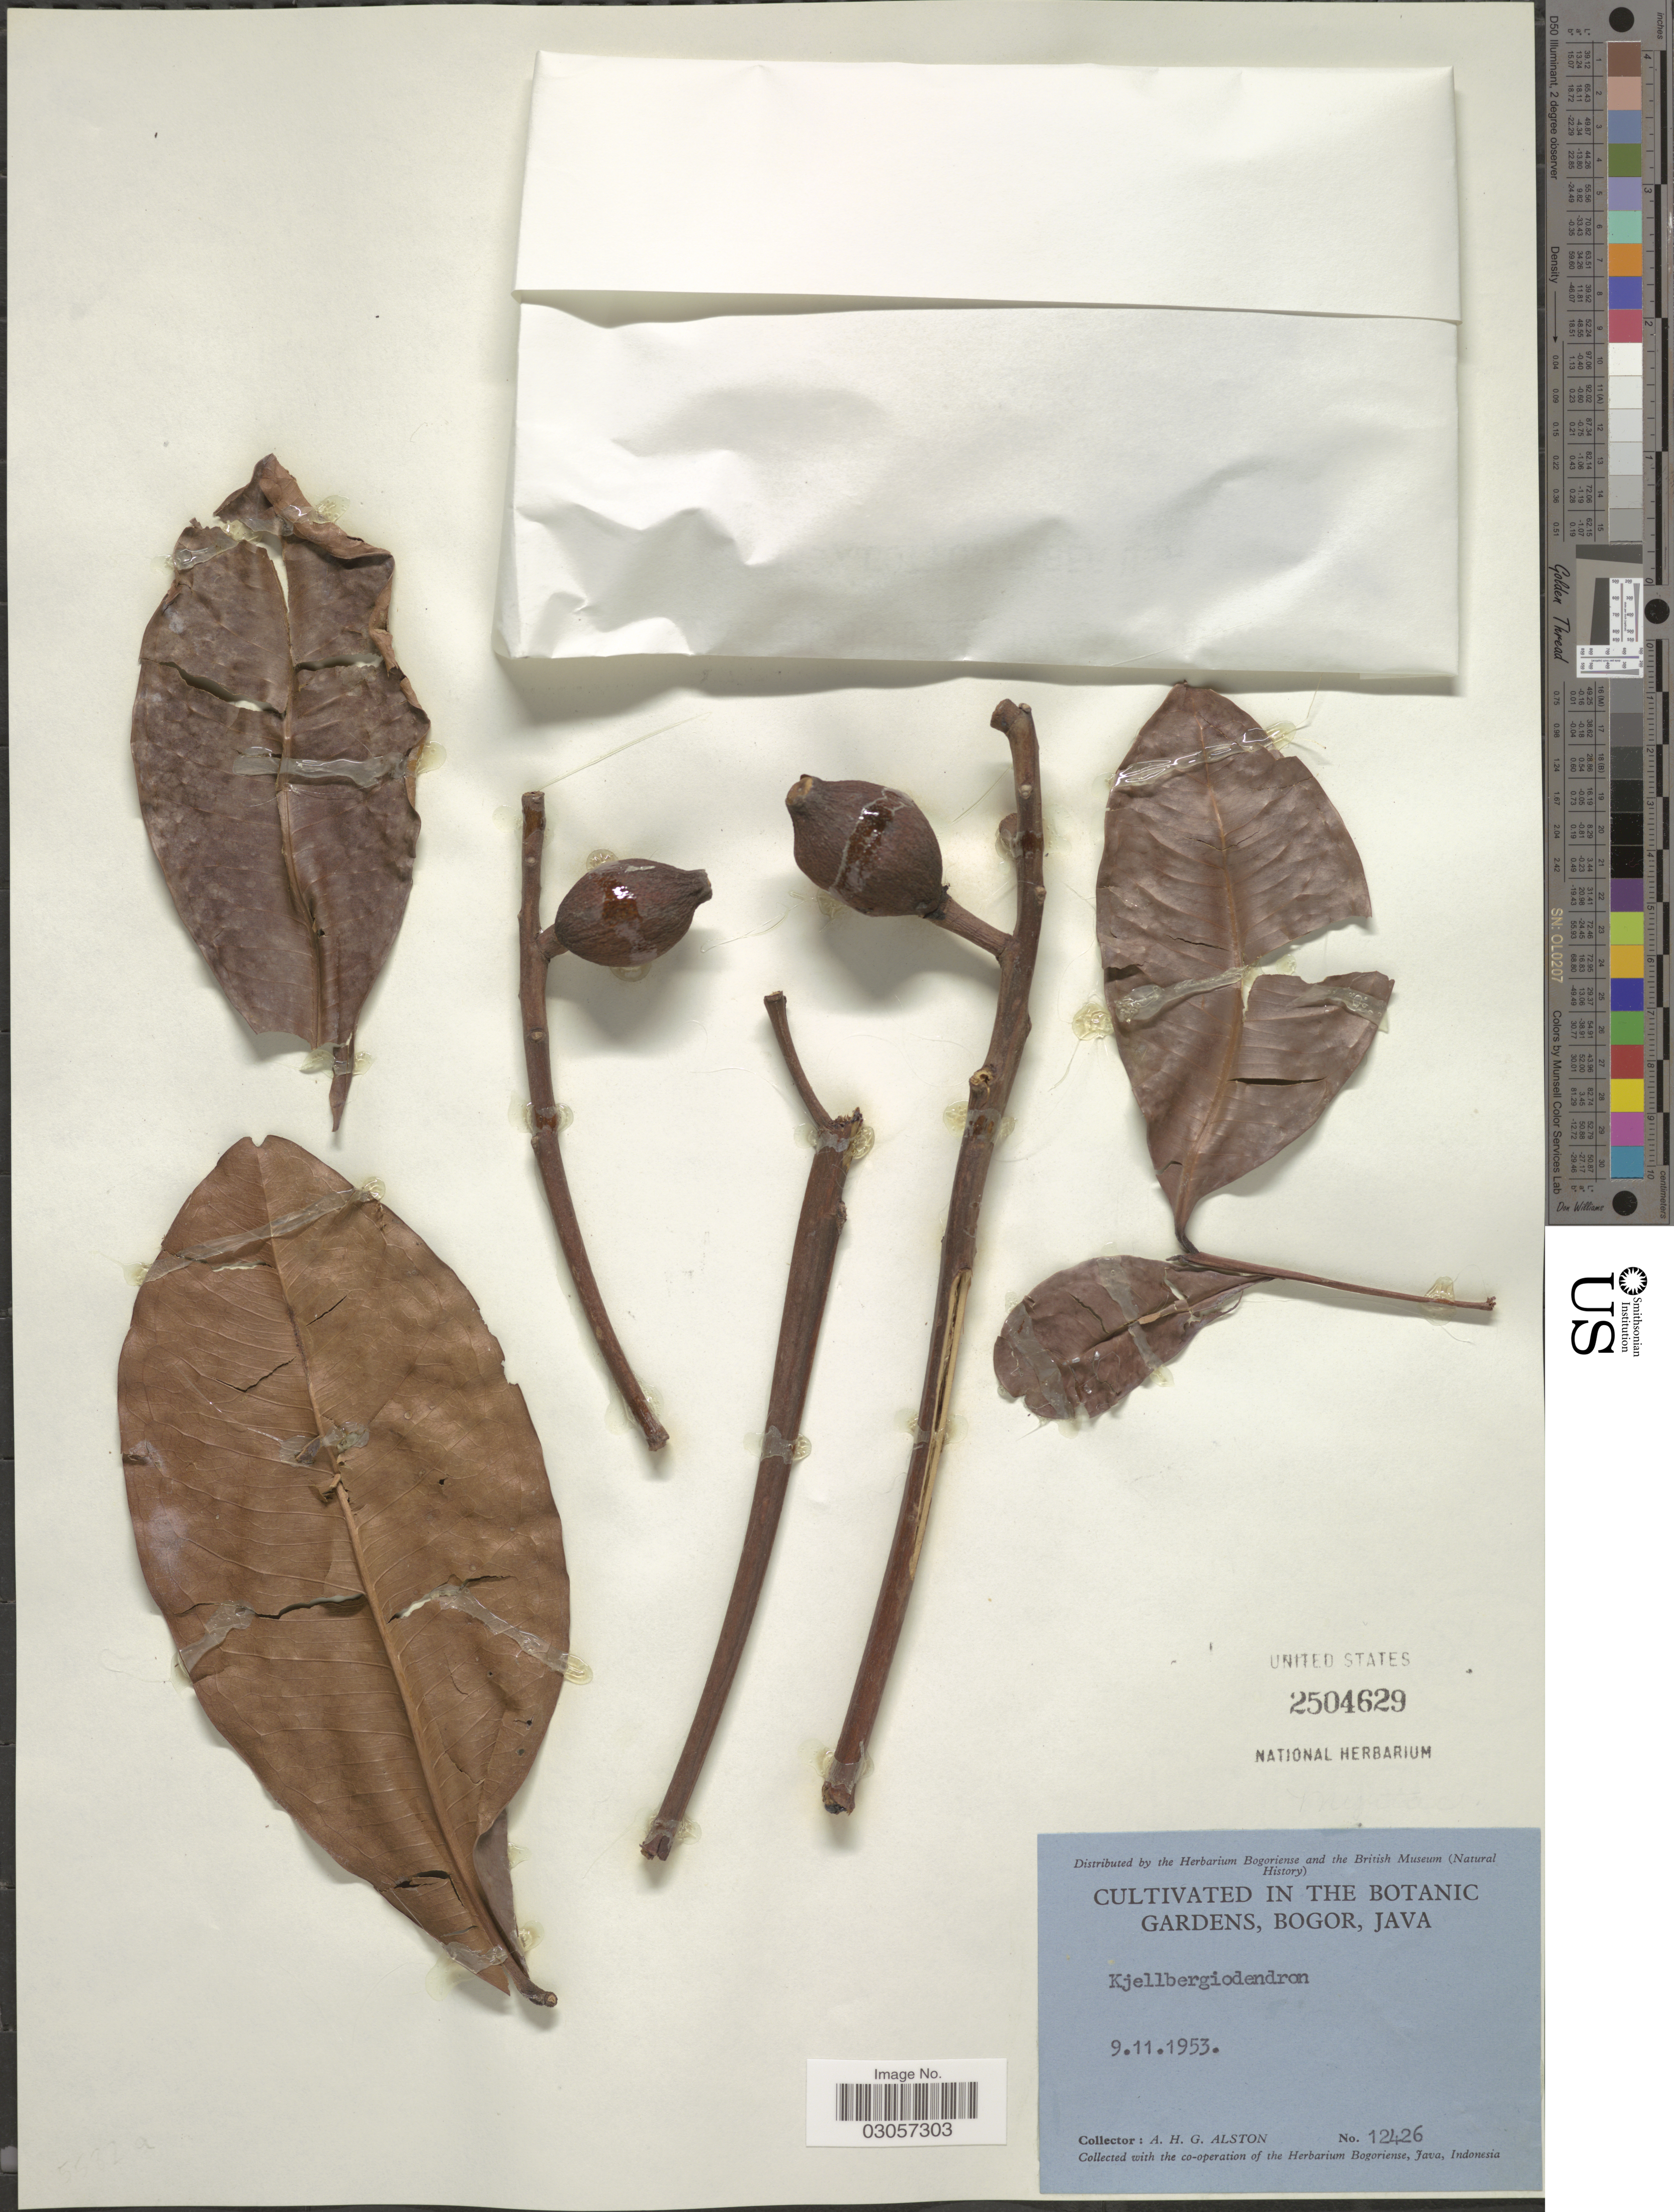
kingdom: Plantae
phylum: Tracheophyta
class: Magnoliopsida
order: Myrtales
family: Myrtaceae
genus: Kjellbergiodendron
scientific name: Kjellbergiodendron sp.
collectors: A. H. Alston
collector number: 12426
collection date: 1953-11-09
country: Indonesia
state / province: Java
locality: In The Botanic Gardens, Bogor, Java.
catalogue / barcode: US 2504629